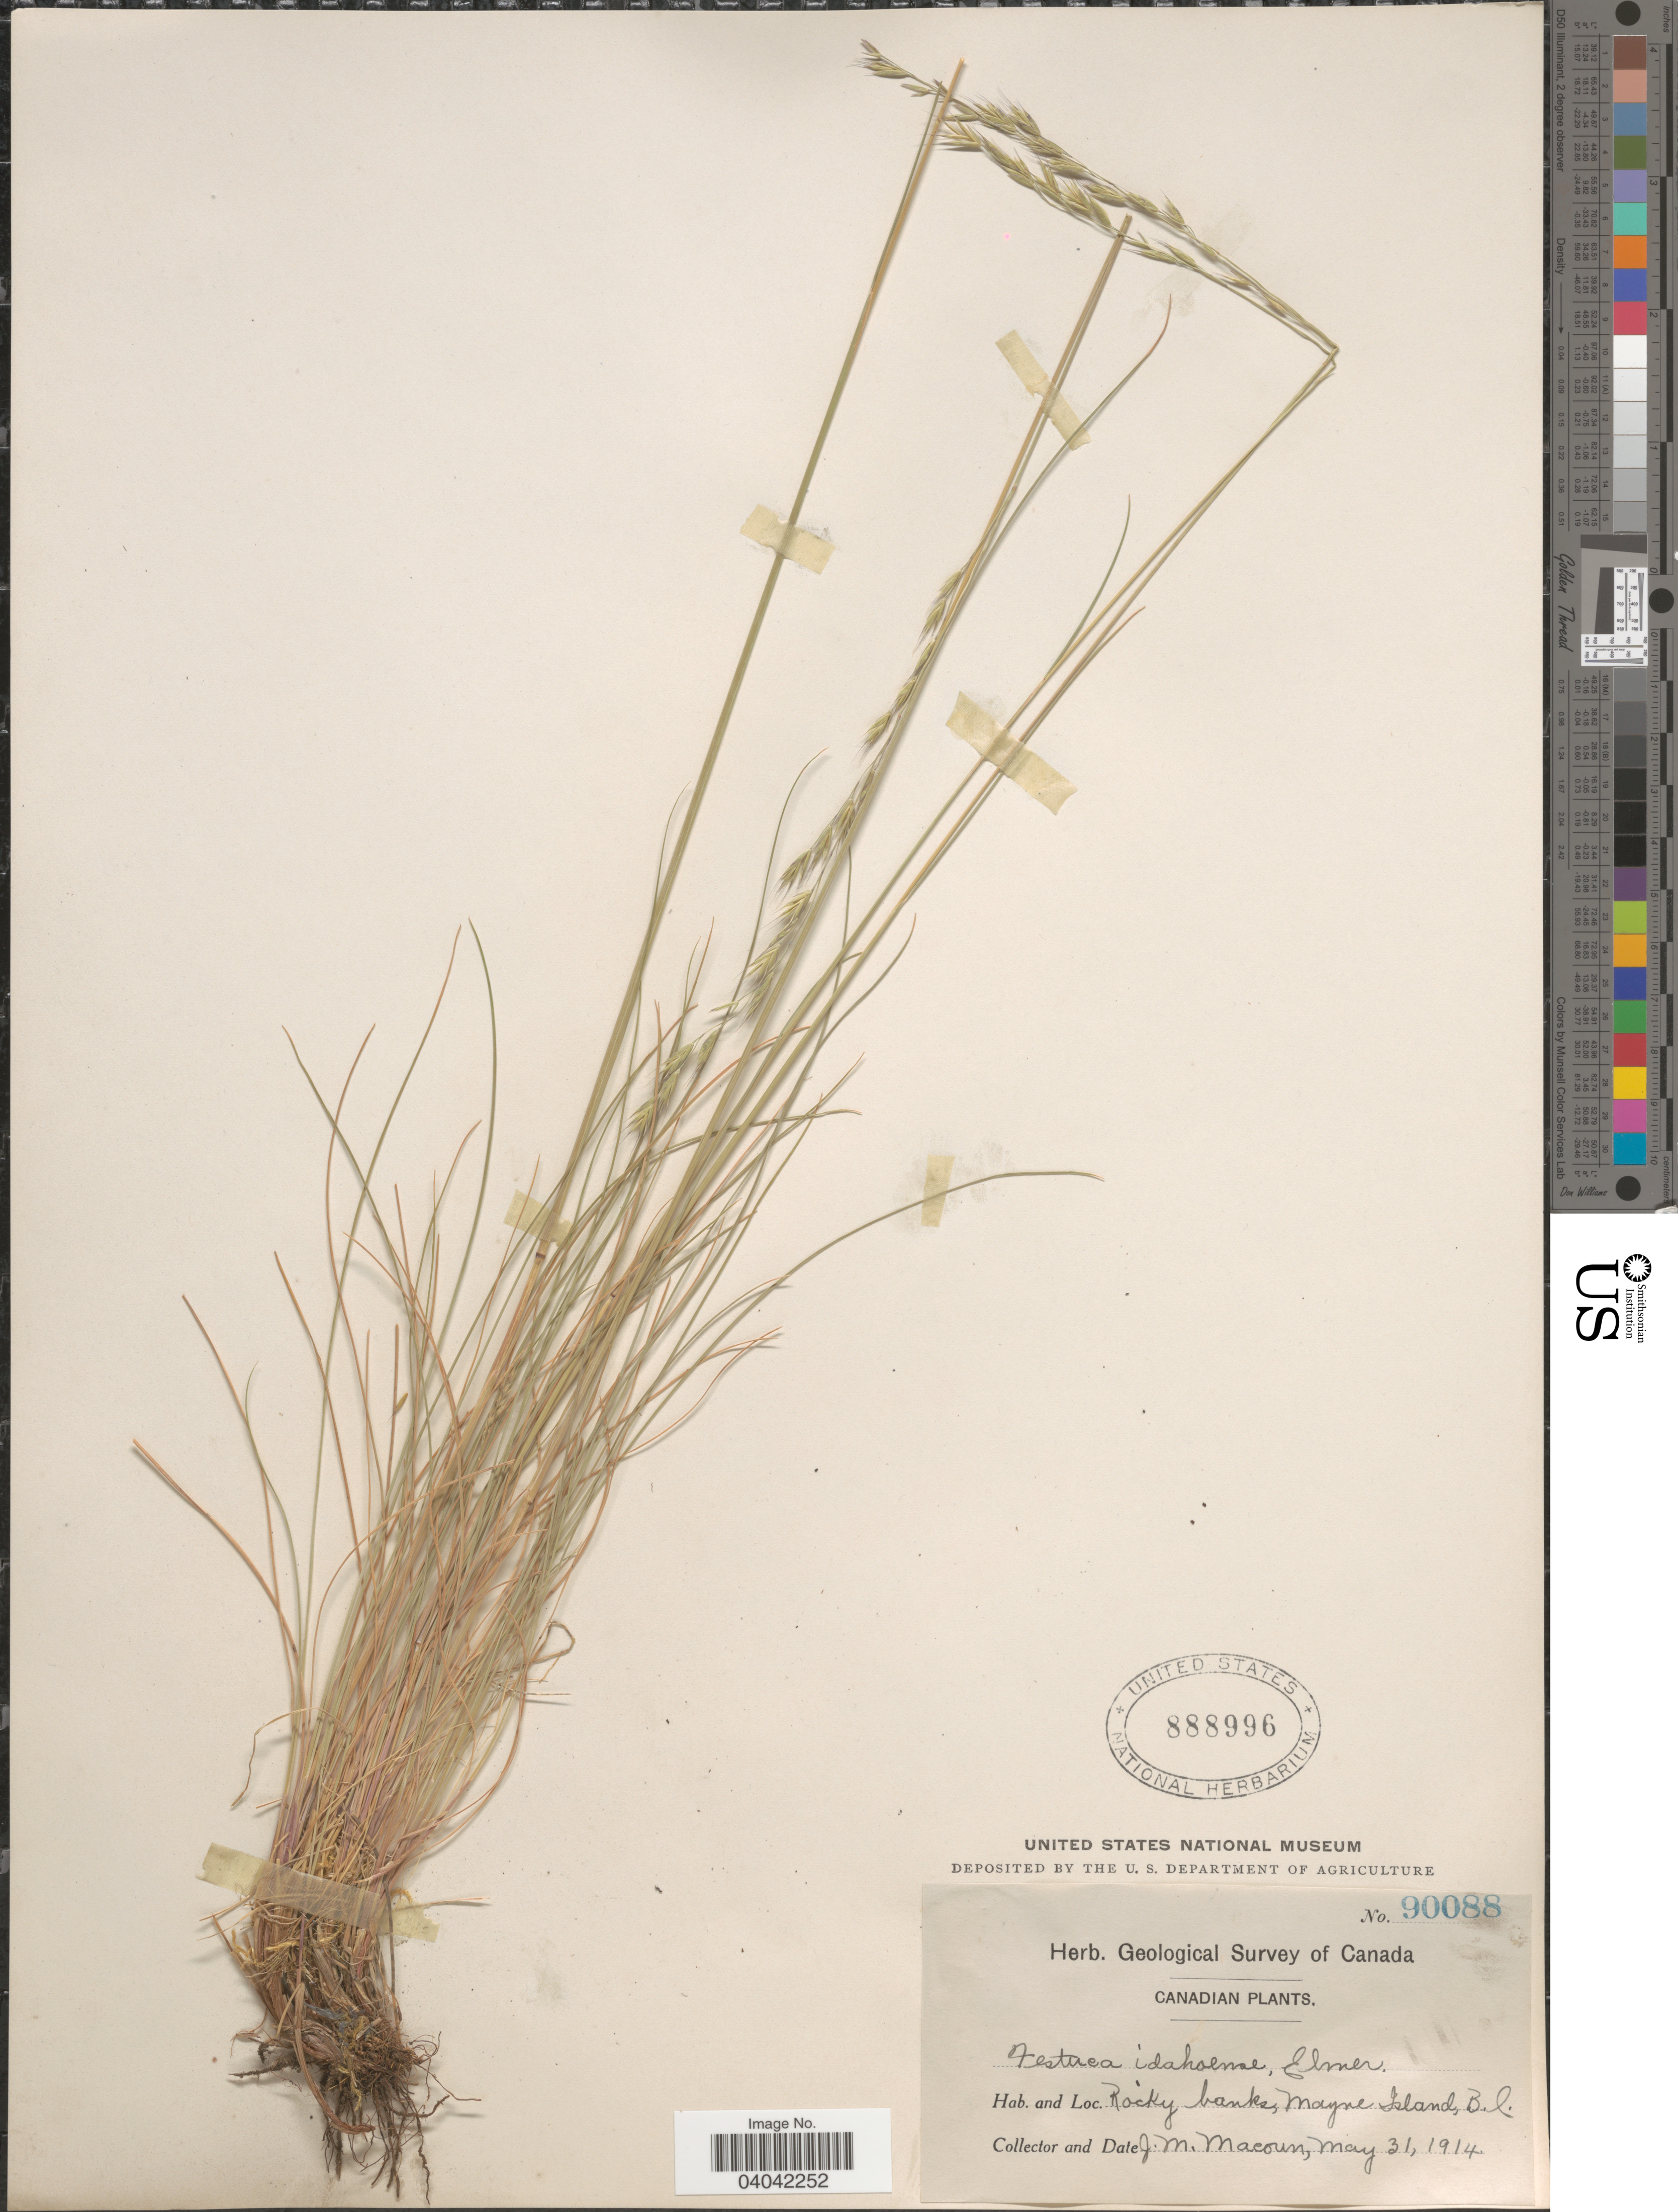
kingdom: Plantae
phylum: Tracheophyta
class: Liliopsida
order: Poales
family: Poaceae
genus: Festuca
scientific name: Festuca idahoensis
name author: Elmer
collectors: J. M. Macoun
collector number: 90088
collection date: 1914-05-31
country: Canada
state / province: British Columbia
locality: Mayne Island.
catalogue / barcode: US 888996